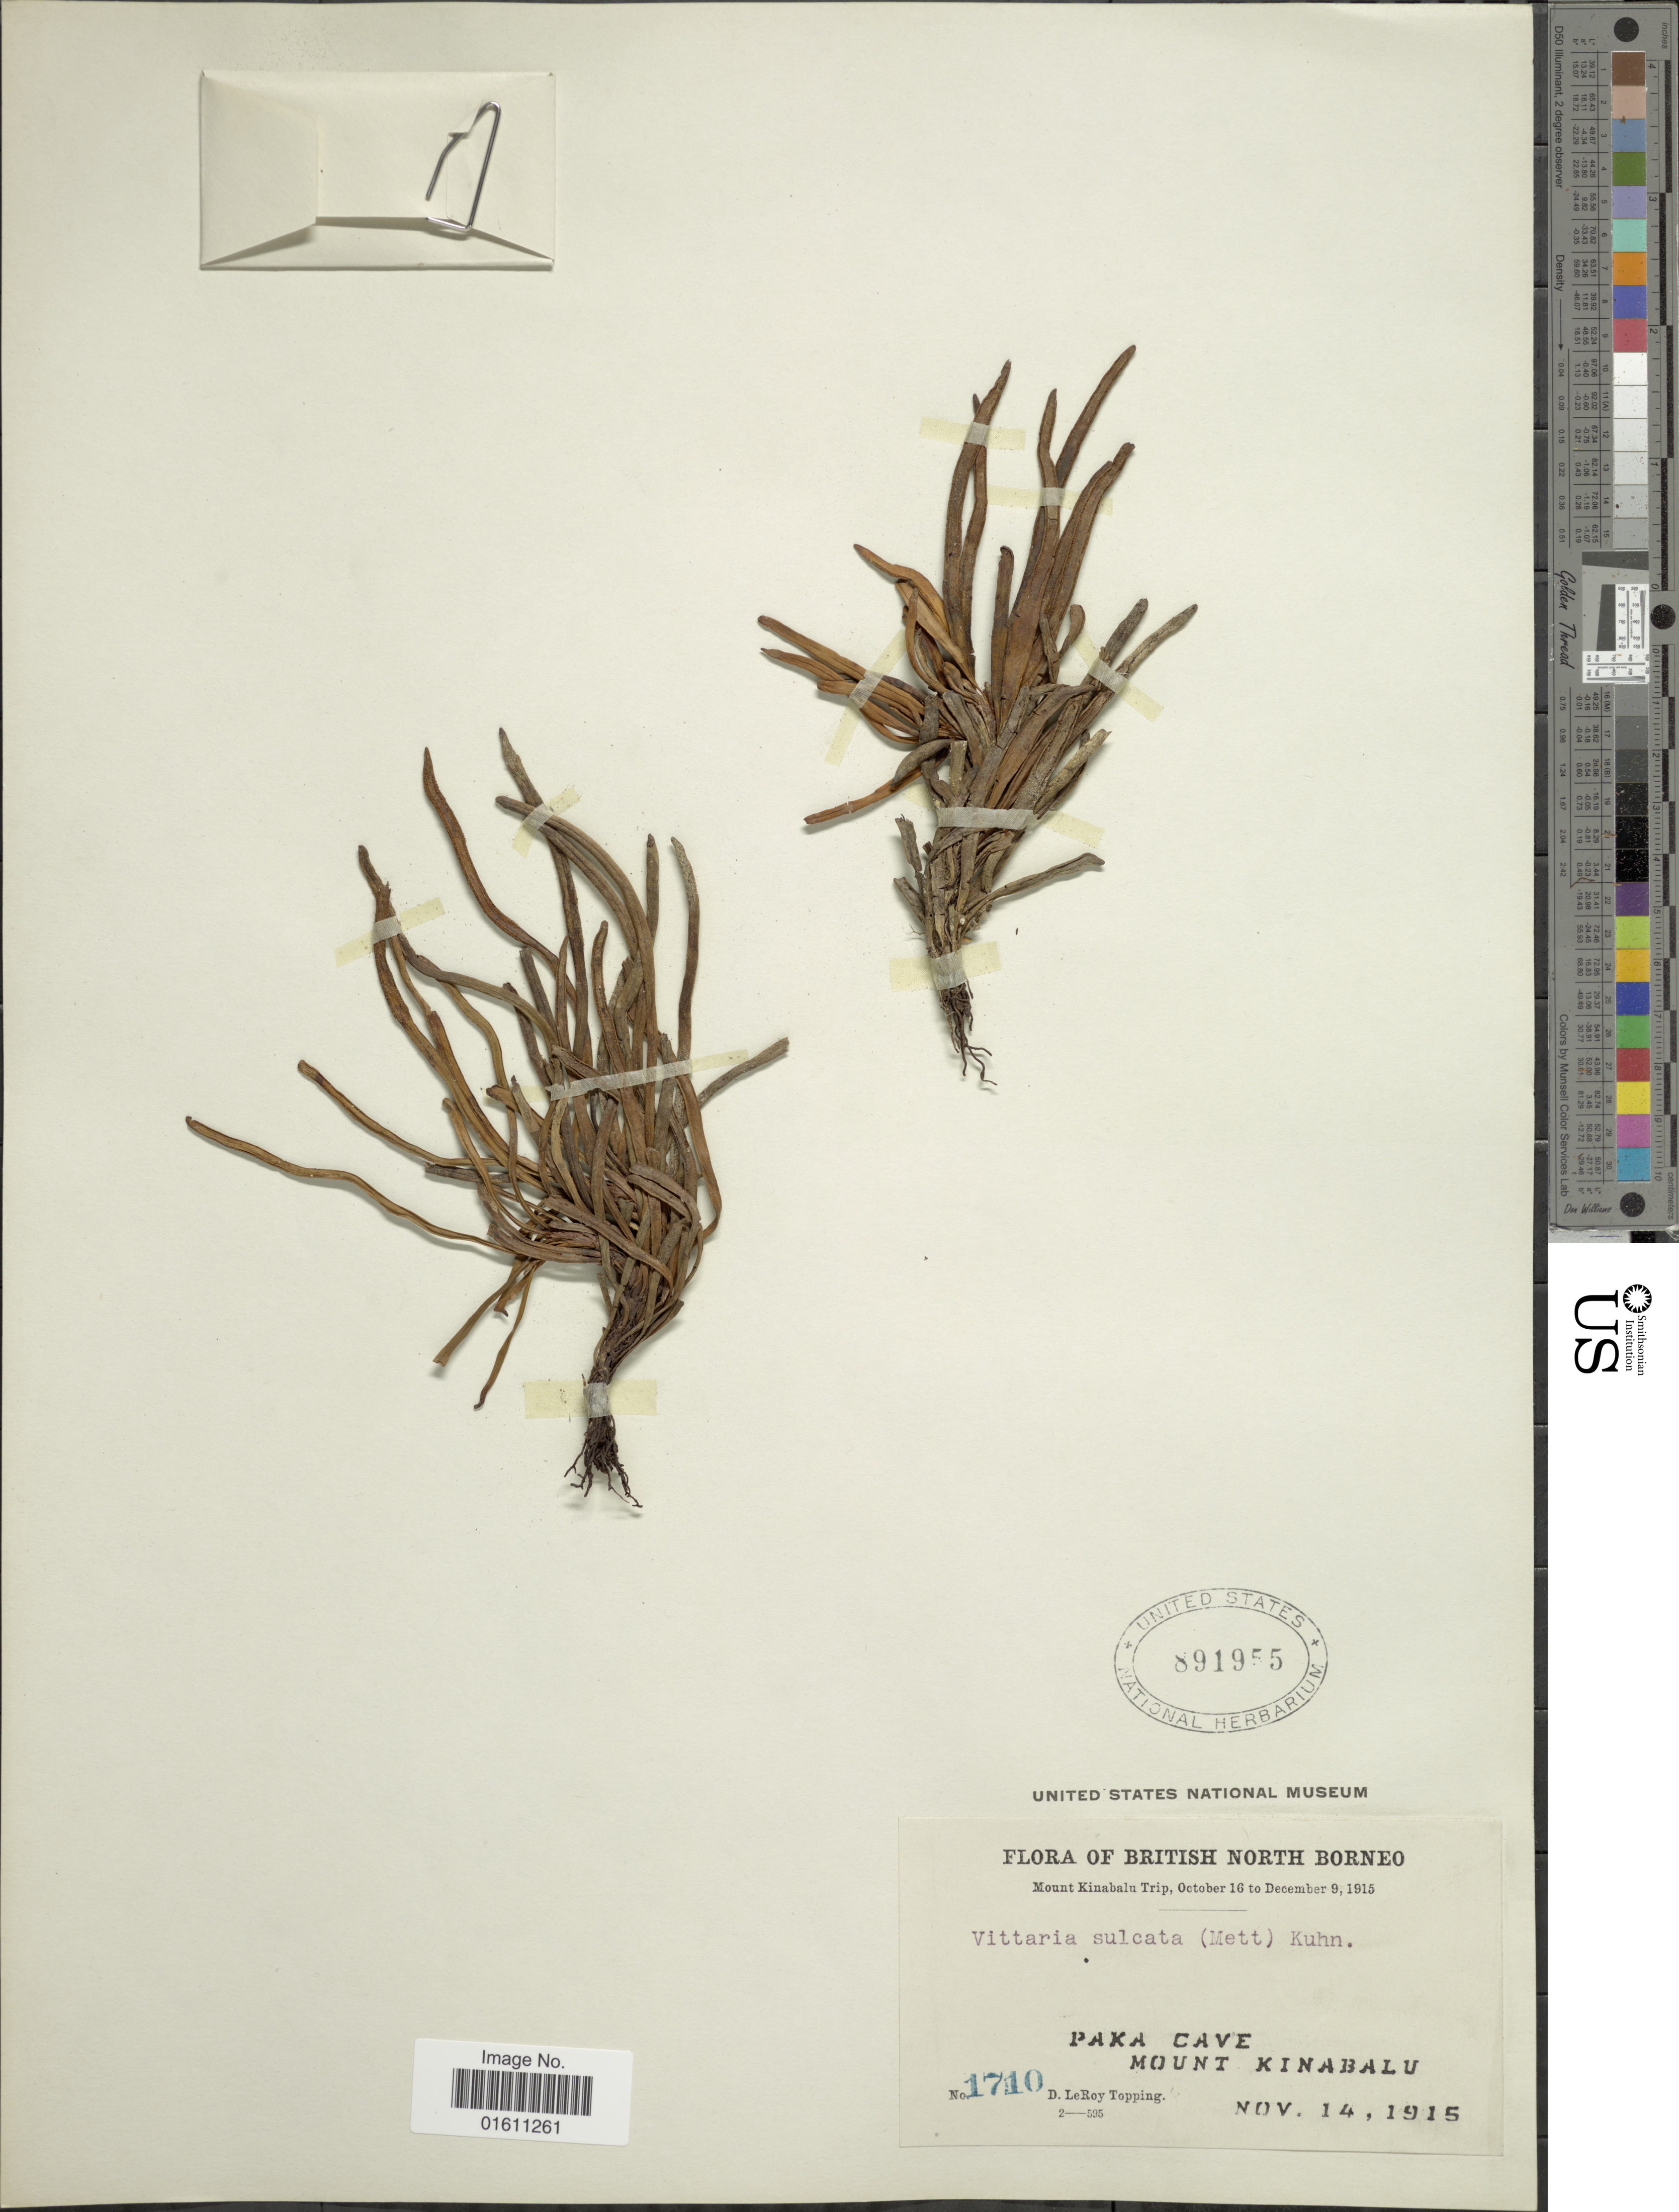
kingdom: Plantae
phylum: Tracheophyta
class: Polypodiopsida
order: Polypodiales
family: Polypodiaceae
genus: Scleroglossum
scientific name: Scleroglossum sulcatum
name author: (Mett. ex Kuhn) Alderw.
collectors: D. L. Topping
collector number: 1710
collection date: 1915-11-14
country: Malaysia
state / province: Sabah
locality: British North Borneo, Paka Cave, Mount Kinabalu.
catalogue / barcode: US 891955